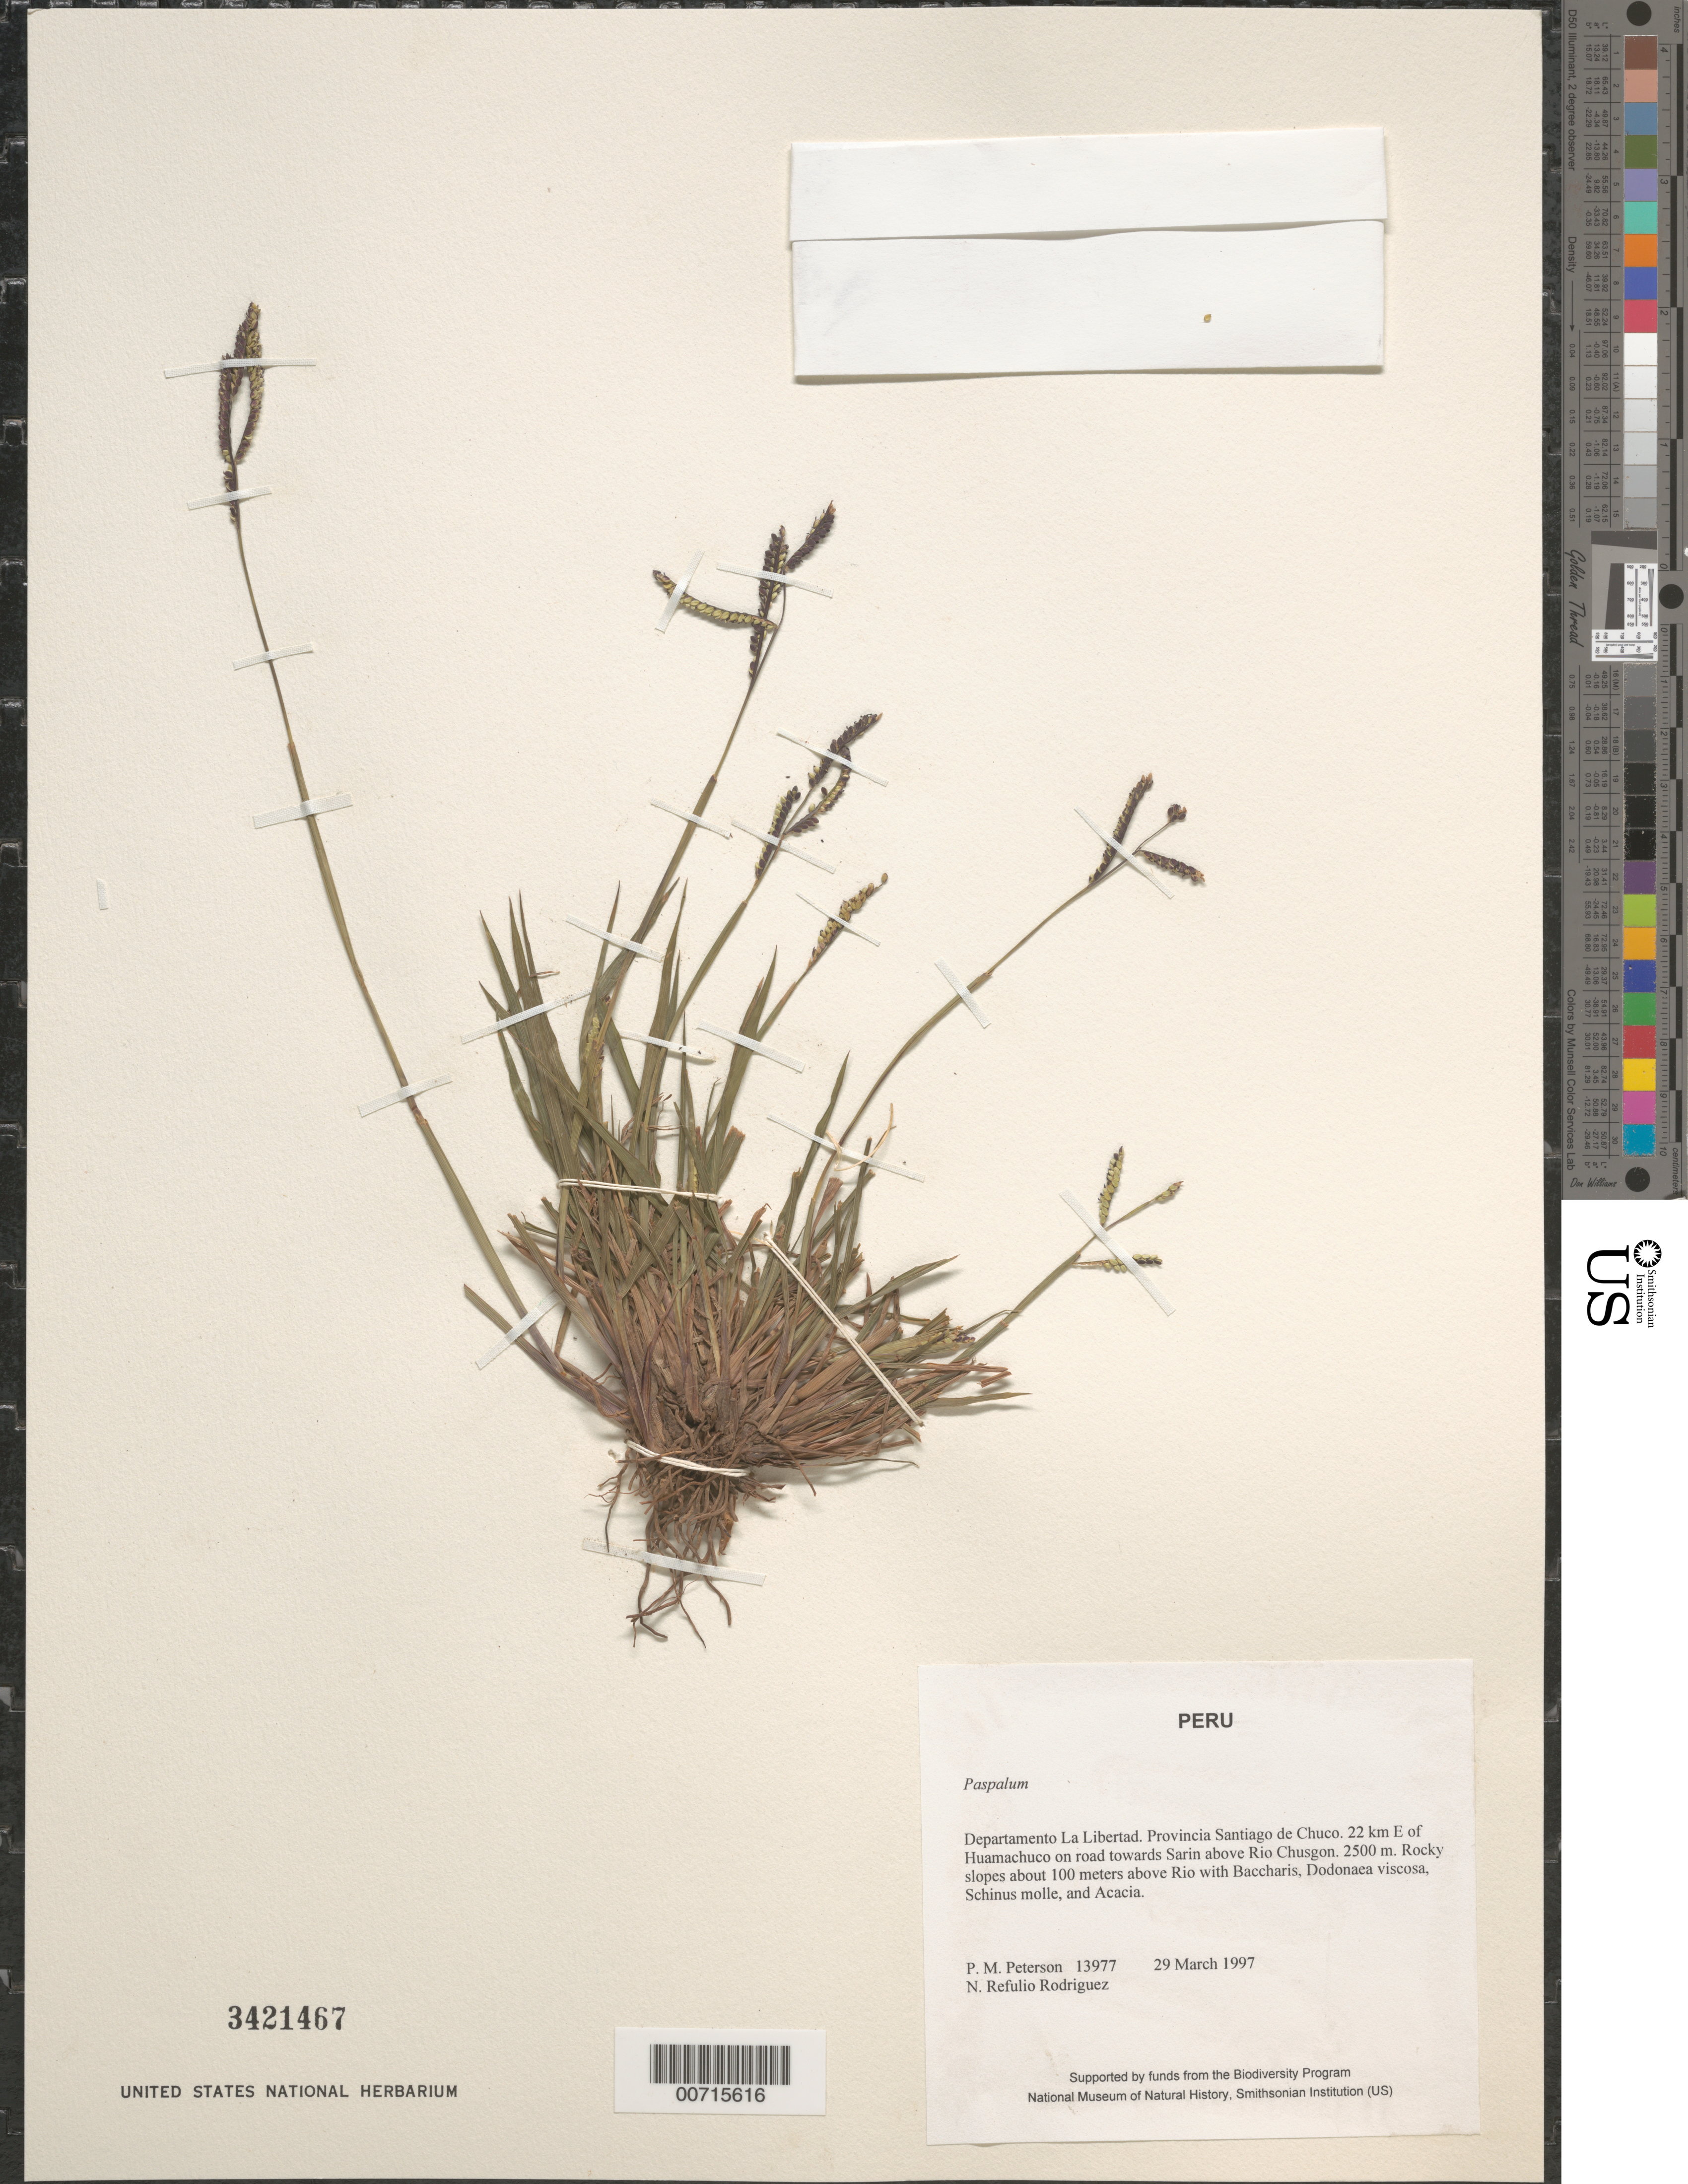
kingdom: Plantae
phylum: Tracheophyta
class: Liliopsida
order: Poales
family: Poaceae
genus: Paspalum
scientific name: Paspalum sp.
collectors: P. M. Peterson & N. Refulio-Rodríguez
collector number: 13977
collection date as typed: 29 Mar 1997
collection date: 1997-03-29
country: Peru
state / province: La Libertad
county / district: Santiago de Chuco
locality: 22 km E of Huamachuco on road towards Sarin above Rio Chusgon.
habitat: Rocky slopes about 100 meters above Rio with Baccharis, Dodonaea viscosa, Schinus molle, and Acacia.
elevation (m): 2500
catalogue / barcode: US 3421467